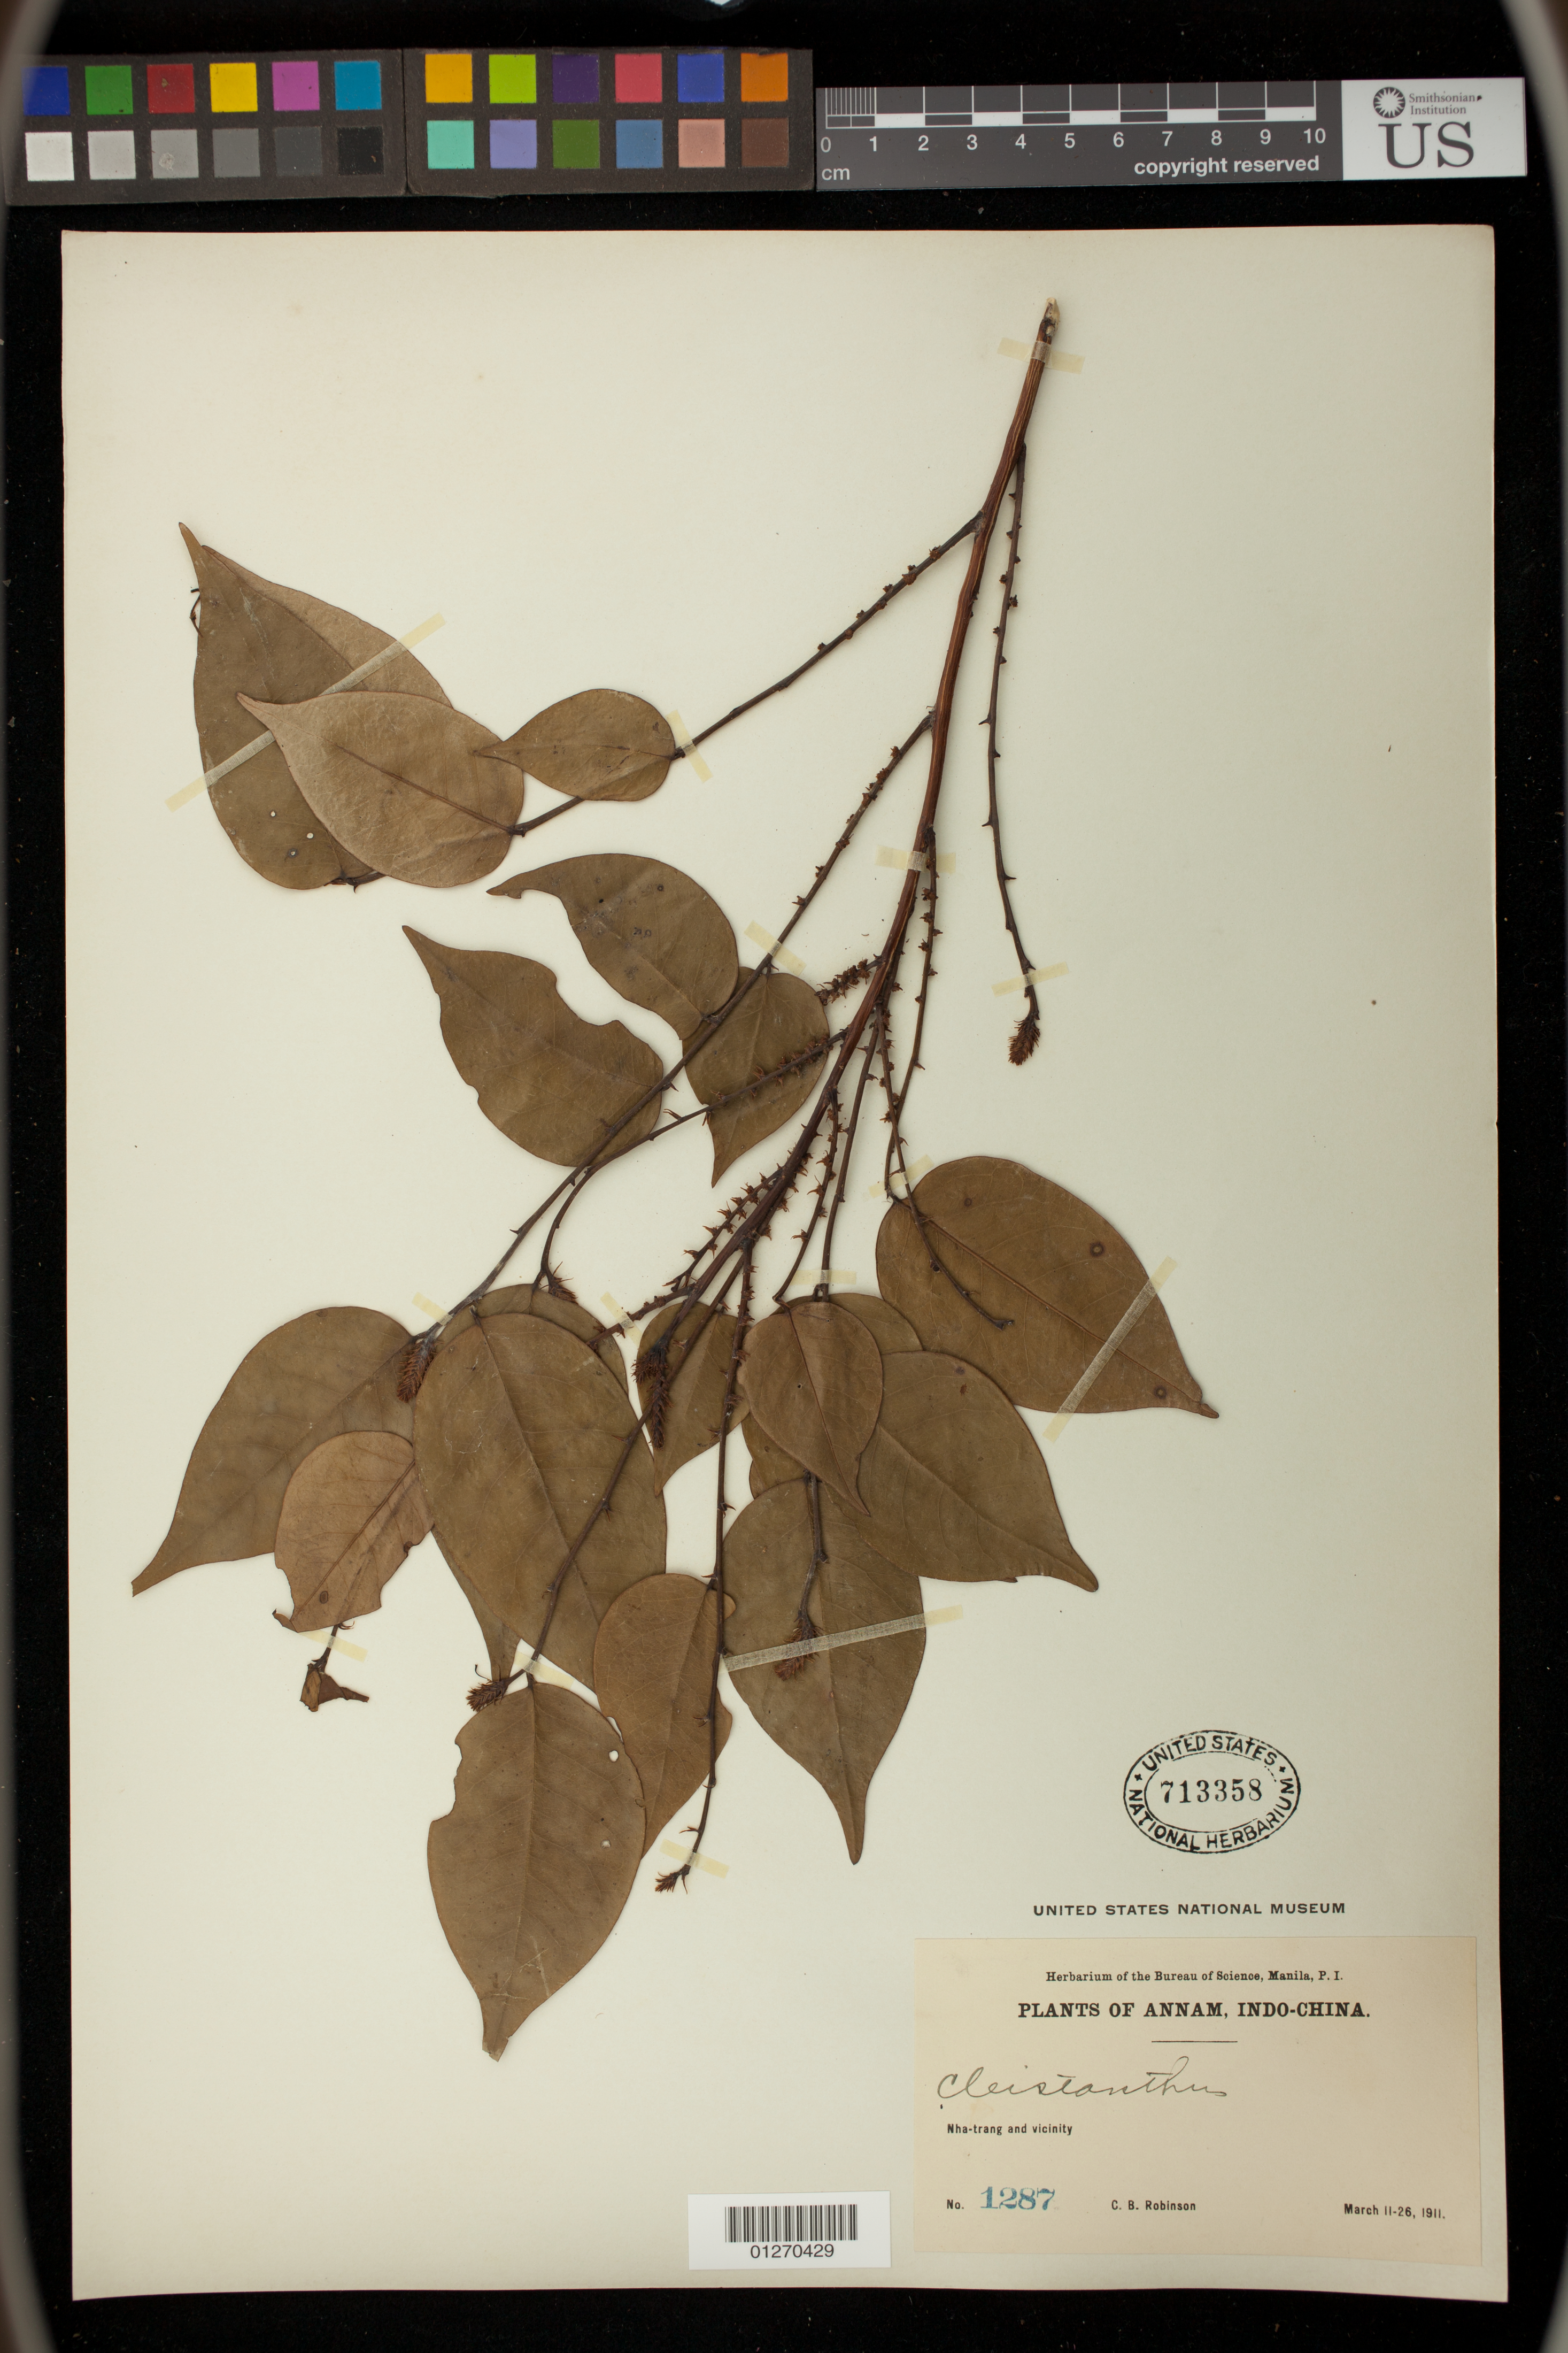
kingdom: Plantae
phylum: Tracheophyta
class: Magnoliopsida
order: Malpighiales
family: Phyllanthaceae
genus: Cleistanthus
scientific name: Cleistanthus sp.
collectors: C. Robinson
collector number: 1287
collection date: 1911-03-11/1911-03-26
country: Vietnam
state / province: Khanh Hoa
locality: Annam, Indo-china,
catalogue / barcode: US 713358